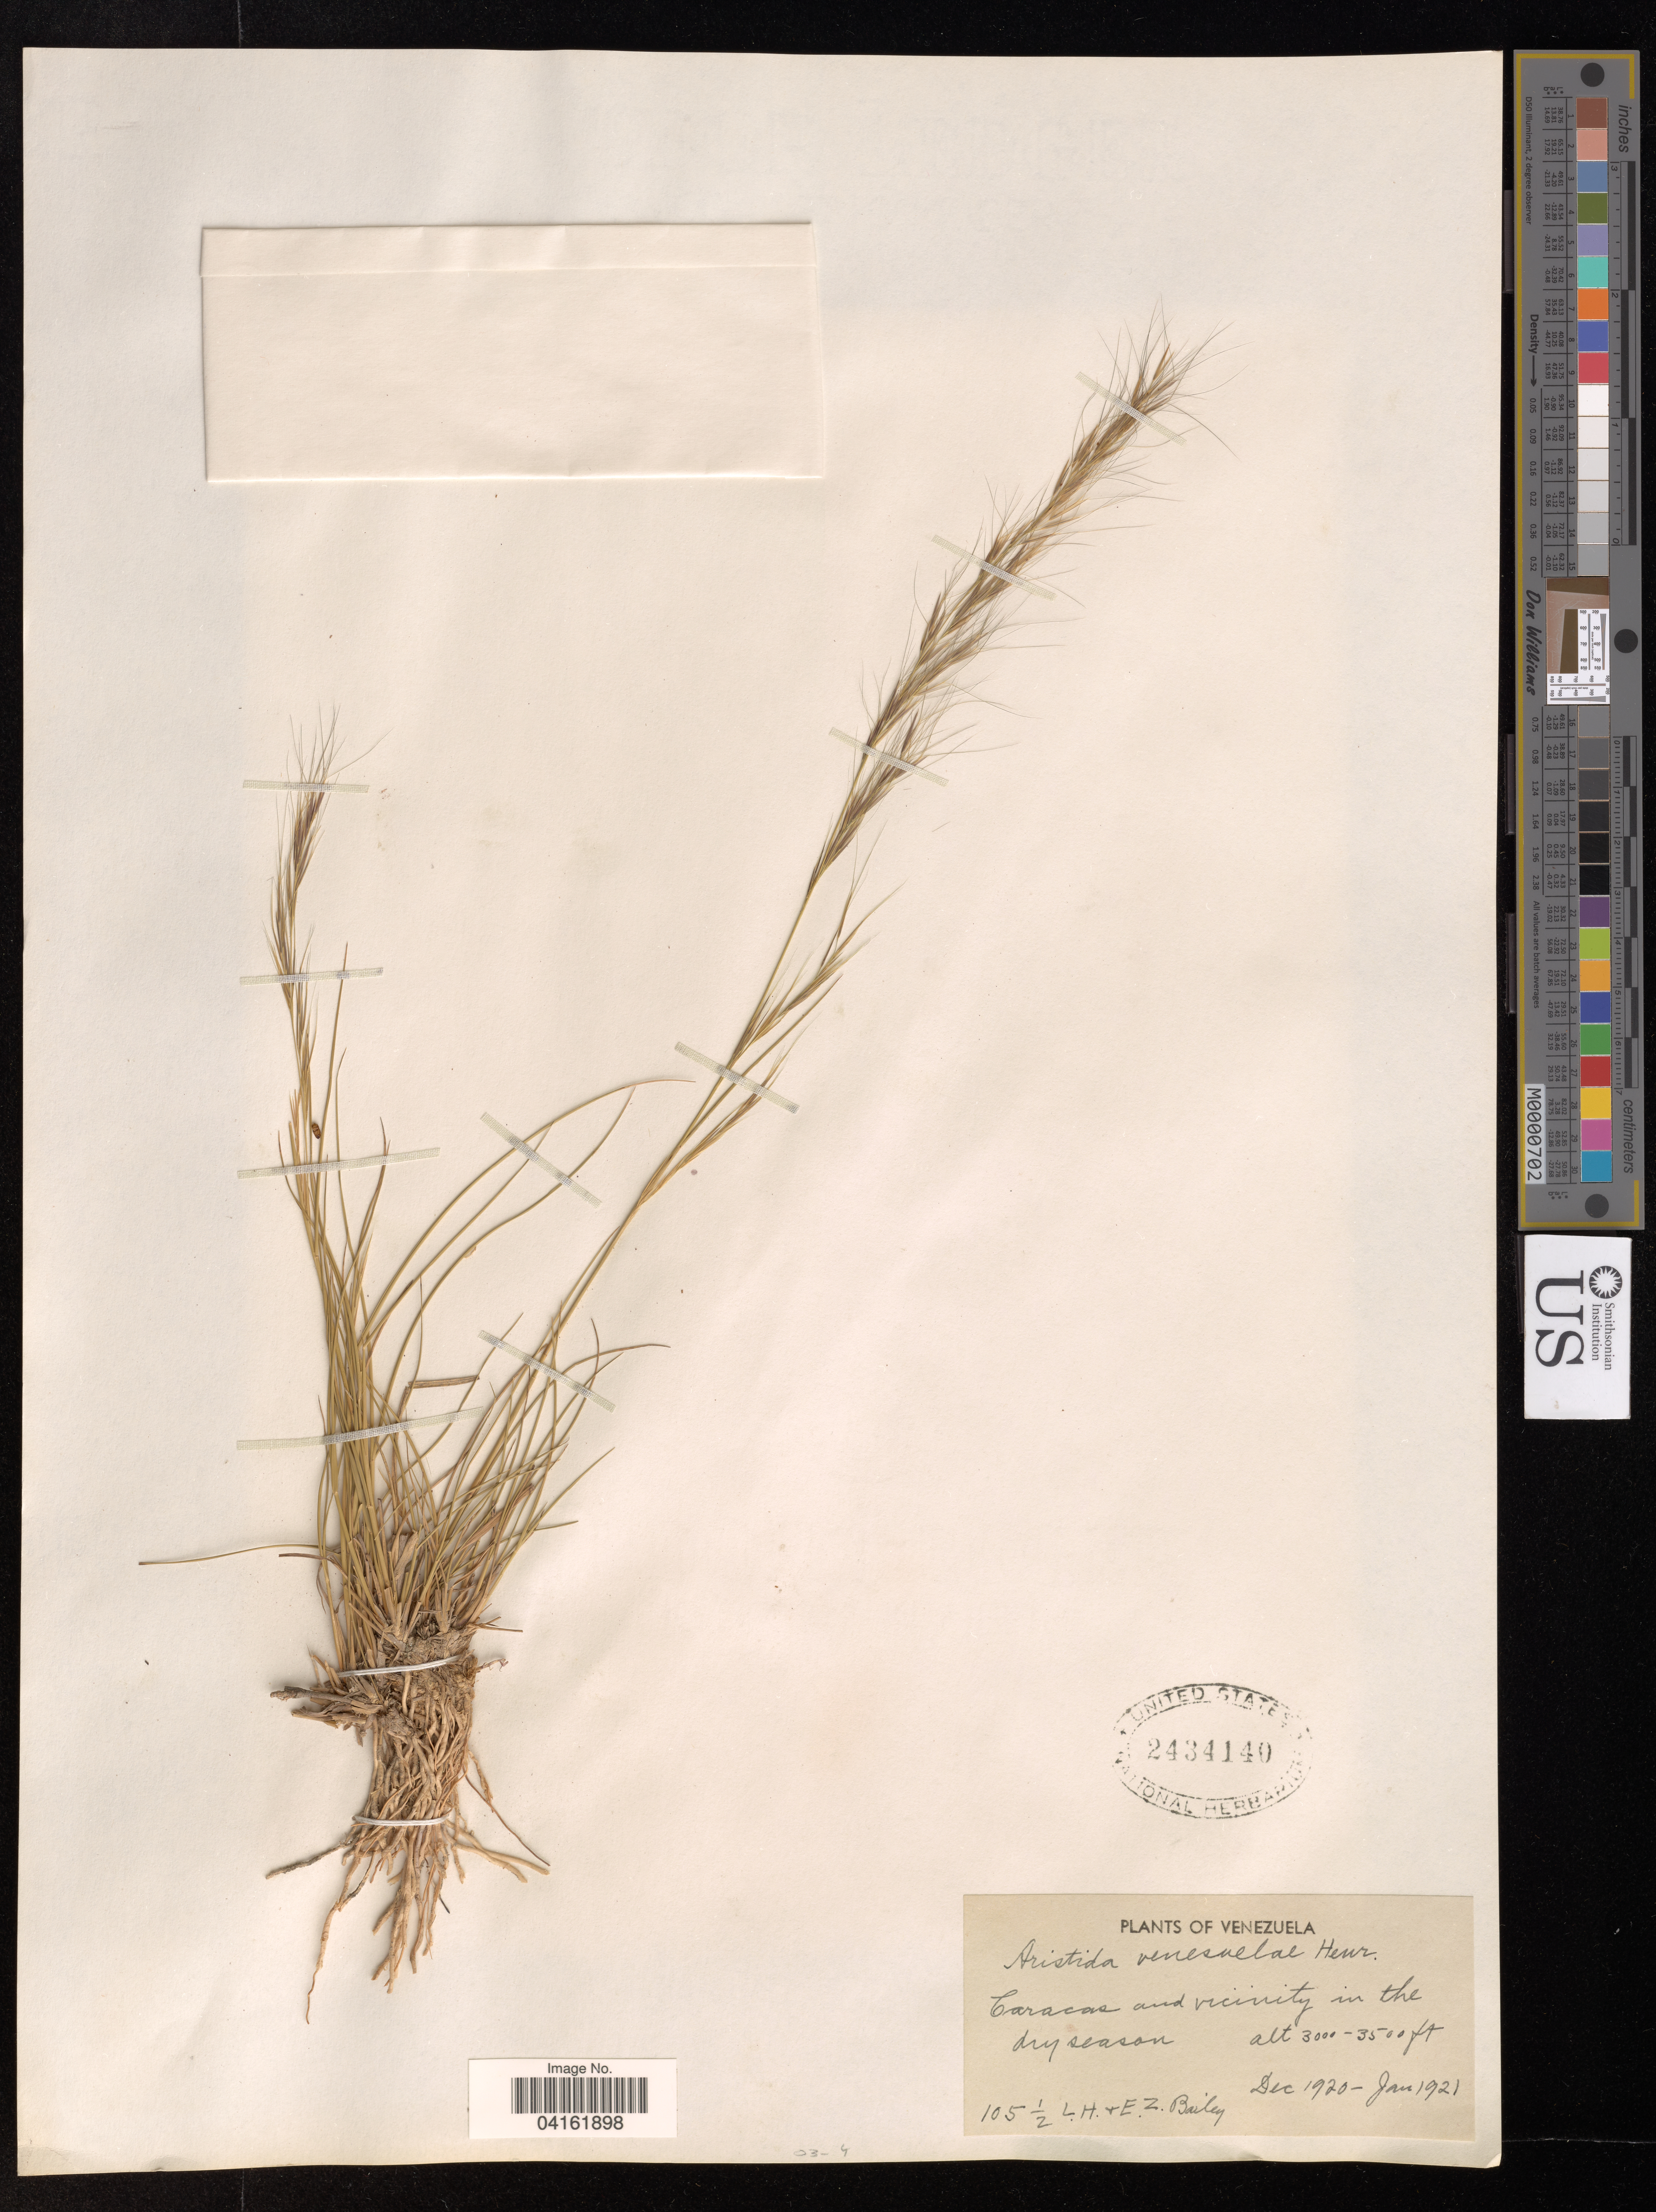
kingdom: Plantae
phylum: Tracheophyta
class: Liliopsida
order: Poales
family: Poaceae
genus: Aristida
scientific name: Aristida venesuelae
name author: Henr.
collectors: L. H. Bailey & E. Z. Bailey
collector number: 105½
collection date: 1920-12/1921-01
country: Venezuela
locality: Caracas and vicinity in the dry season.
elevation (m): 914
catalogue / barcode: US 2434140